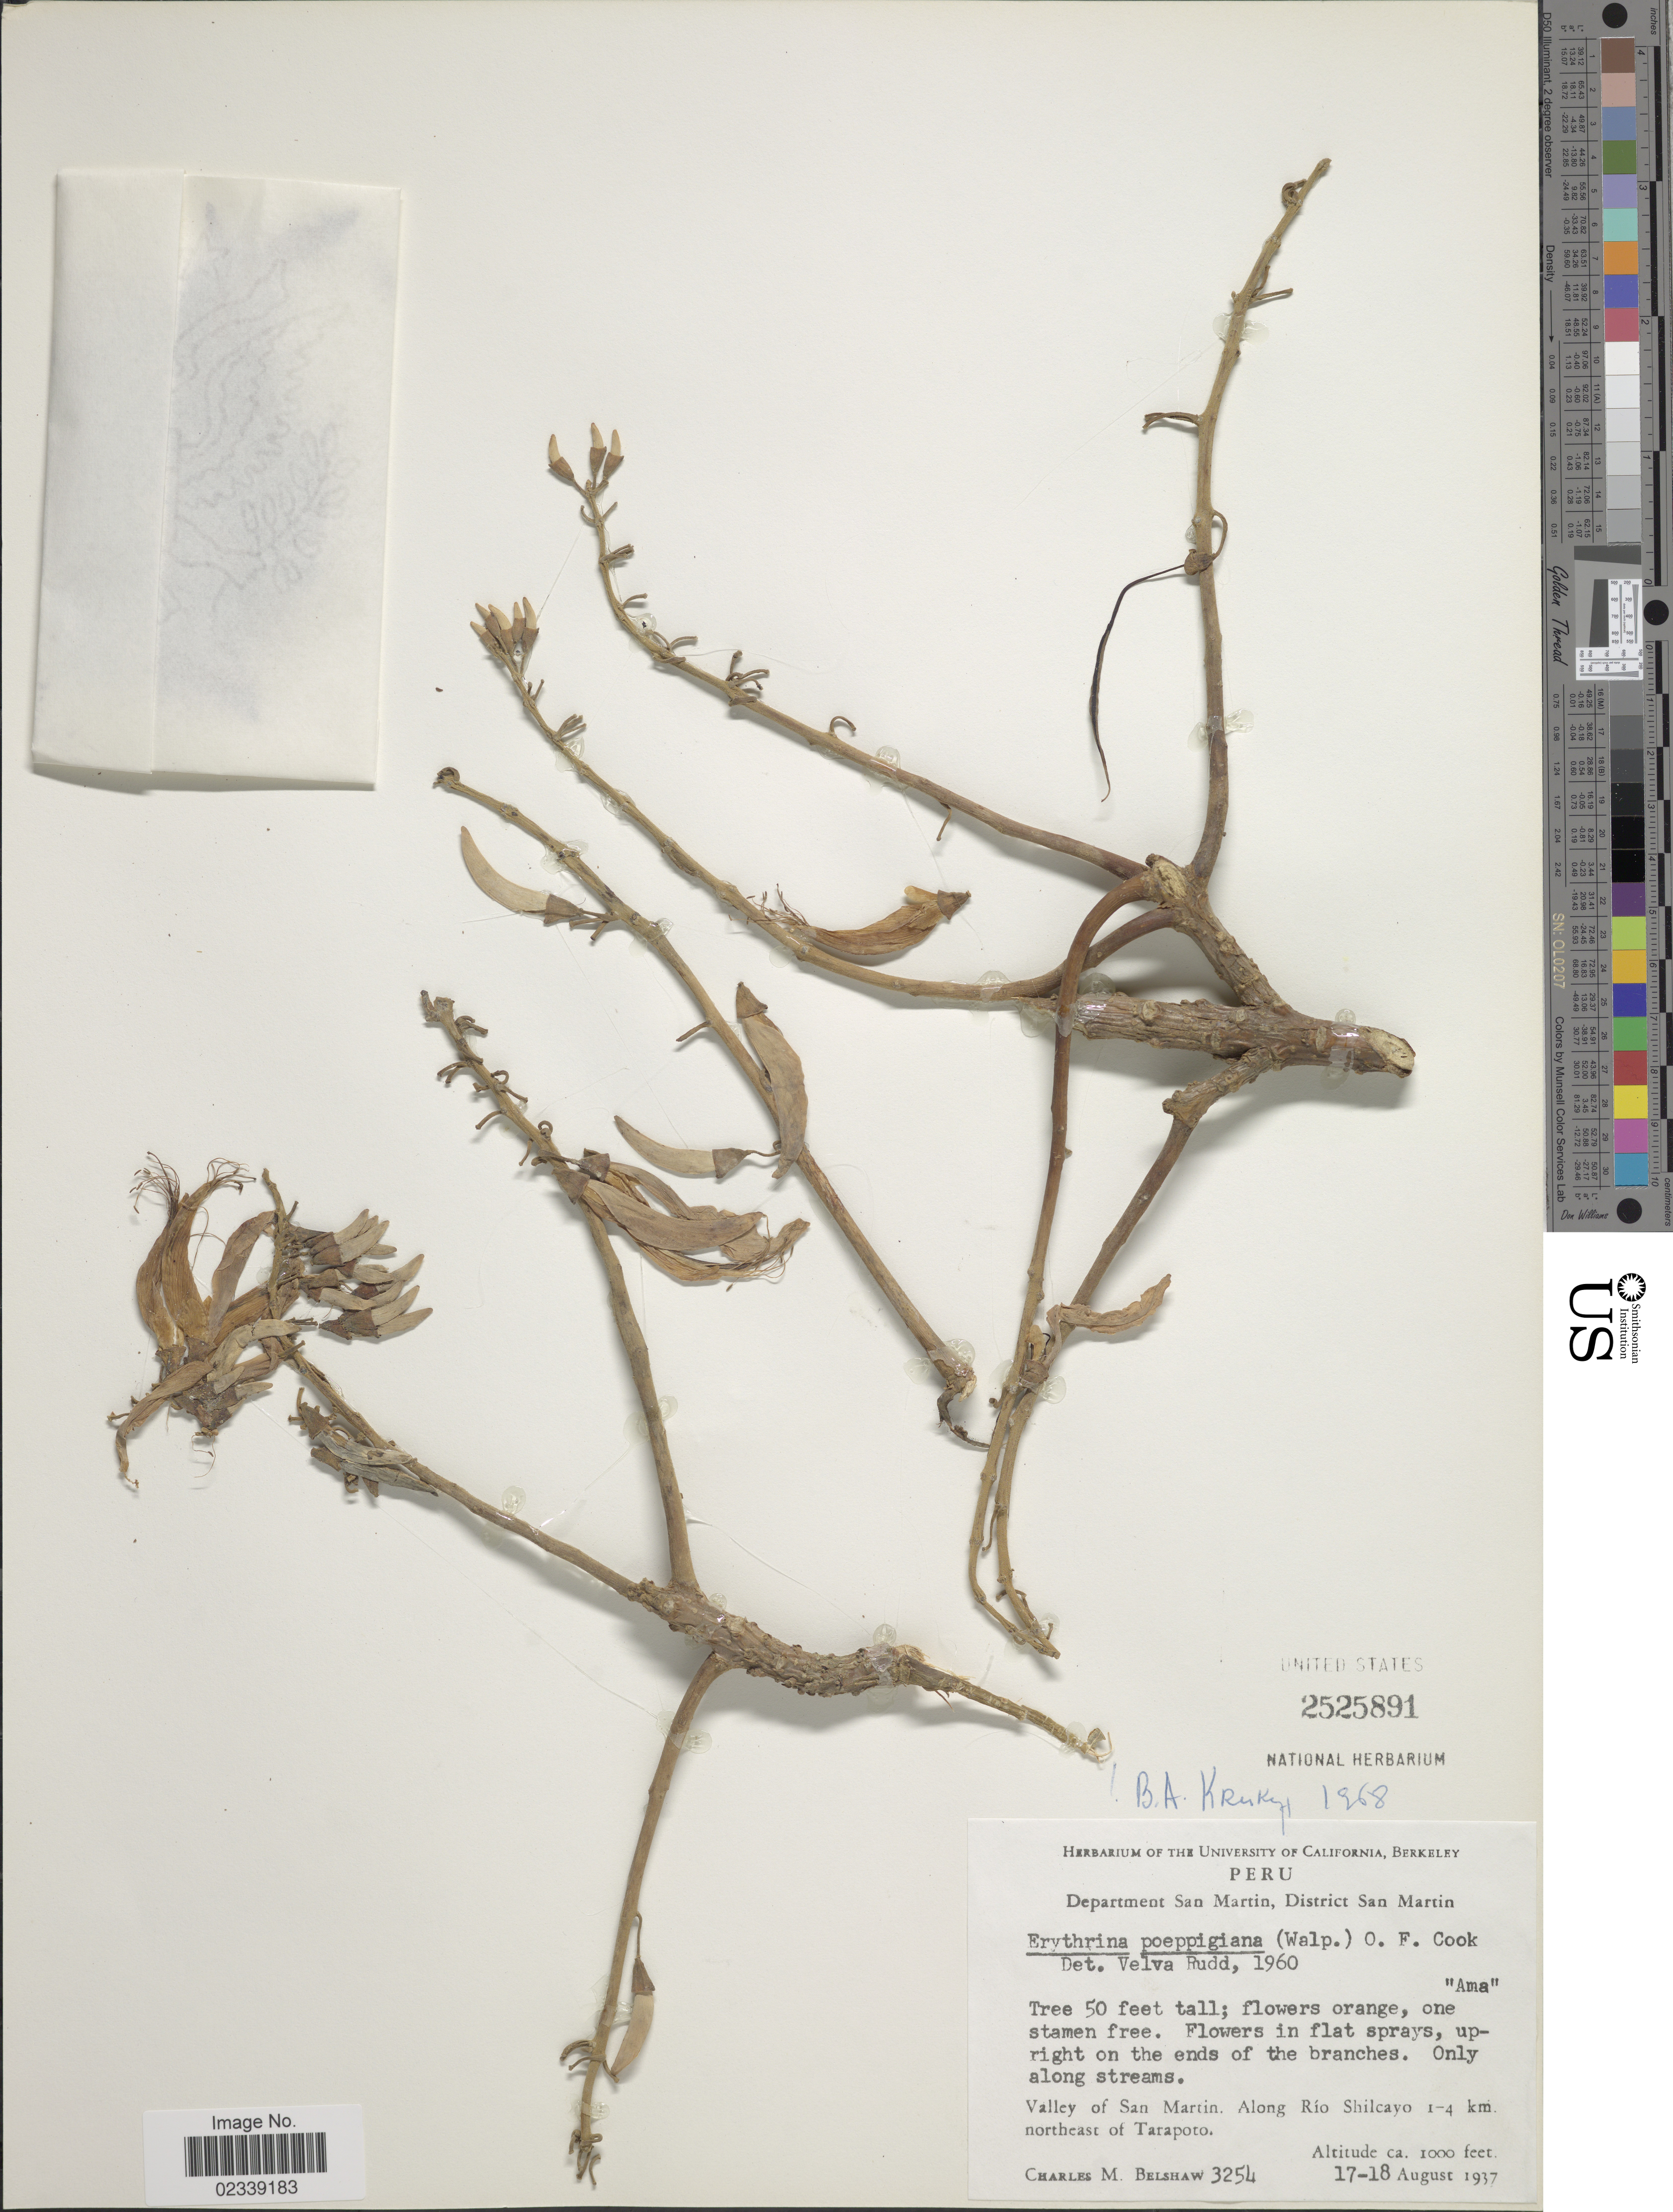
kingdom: Plantae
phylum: Tracheophyta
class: Magnoliopsida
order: Fabales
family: Fabaceae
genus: Erythrina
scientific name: Erythrina poeppigiana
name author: (Walp.) O.F. Cook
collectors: C. Shaw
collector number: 3254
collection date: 1937-08-17/1937-08-18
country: Peru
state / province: San Martín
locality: District San Martin, Valley of San Martin, along Rio Shilcayo 1-4 km northeast of Tarapoto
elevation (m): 305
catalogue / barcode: US 2525891